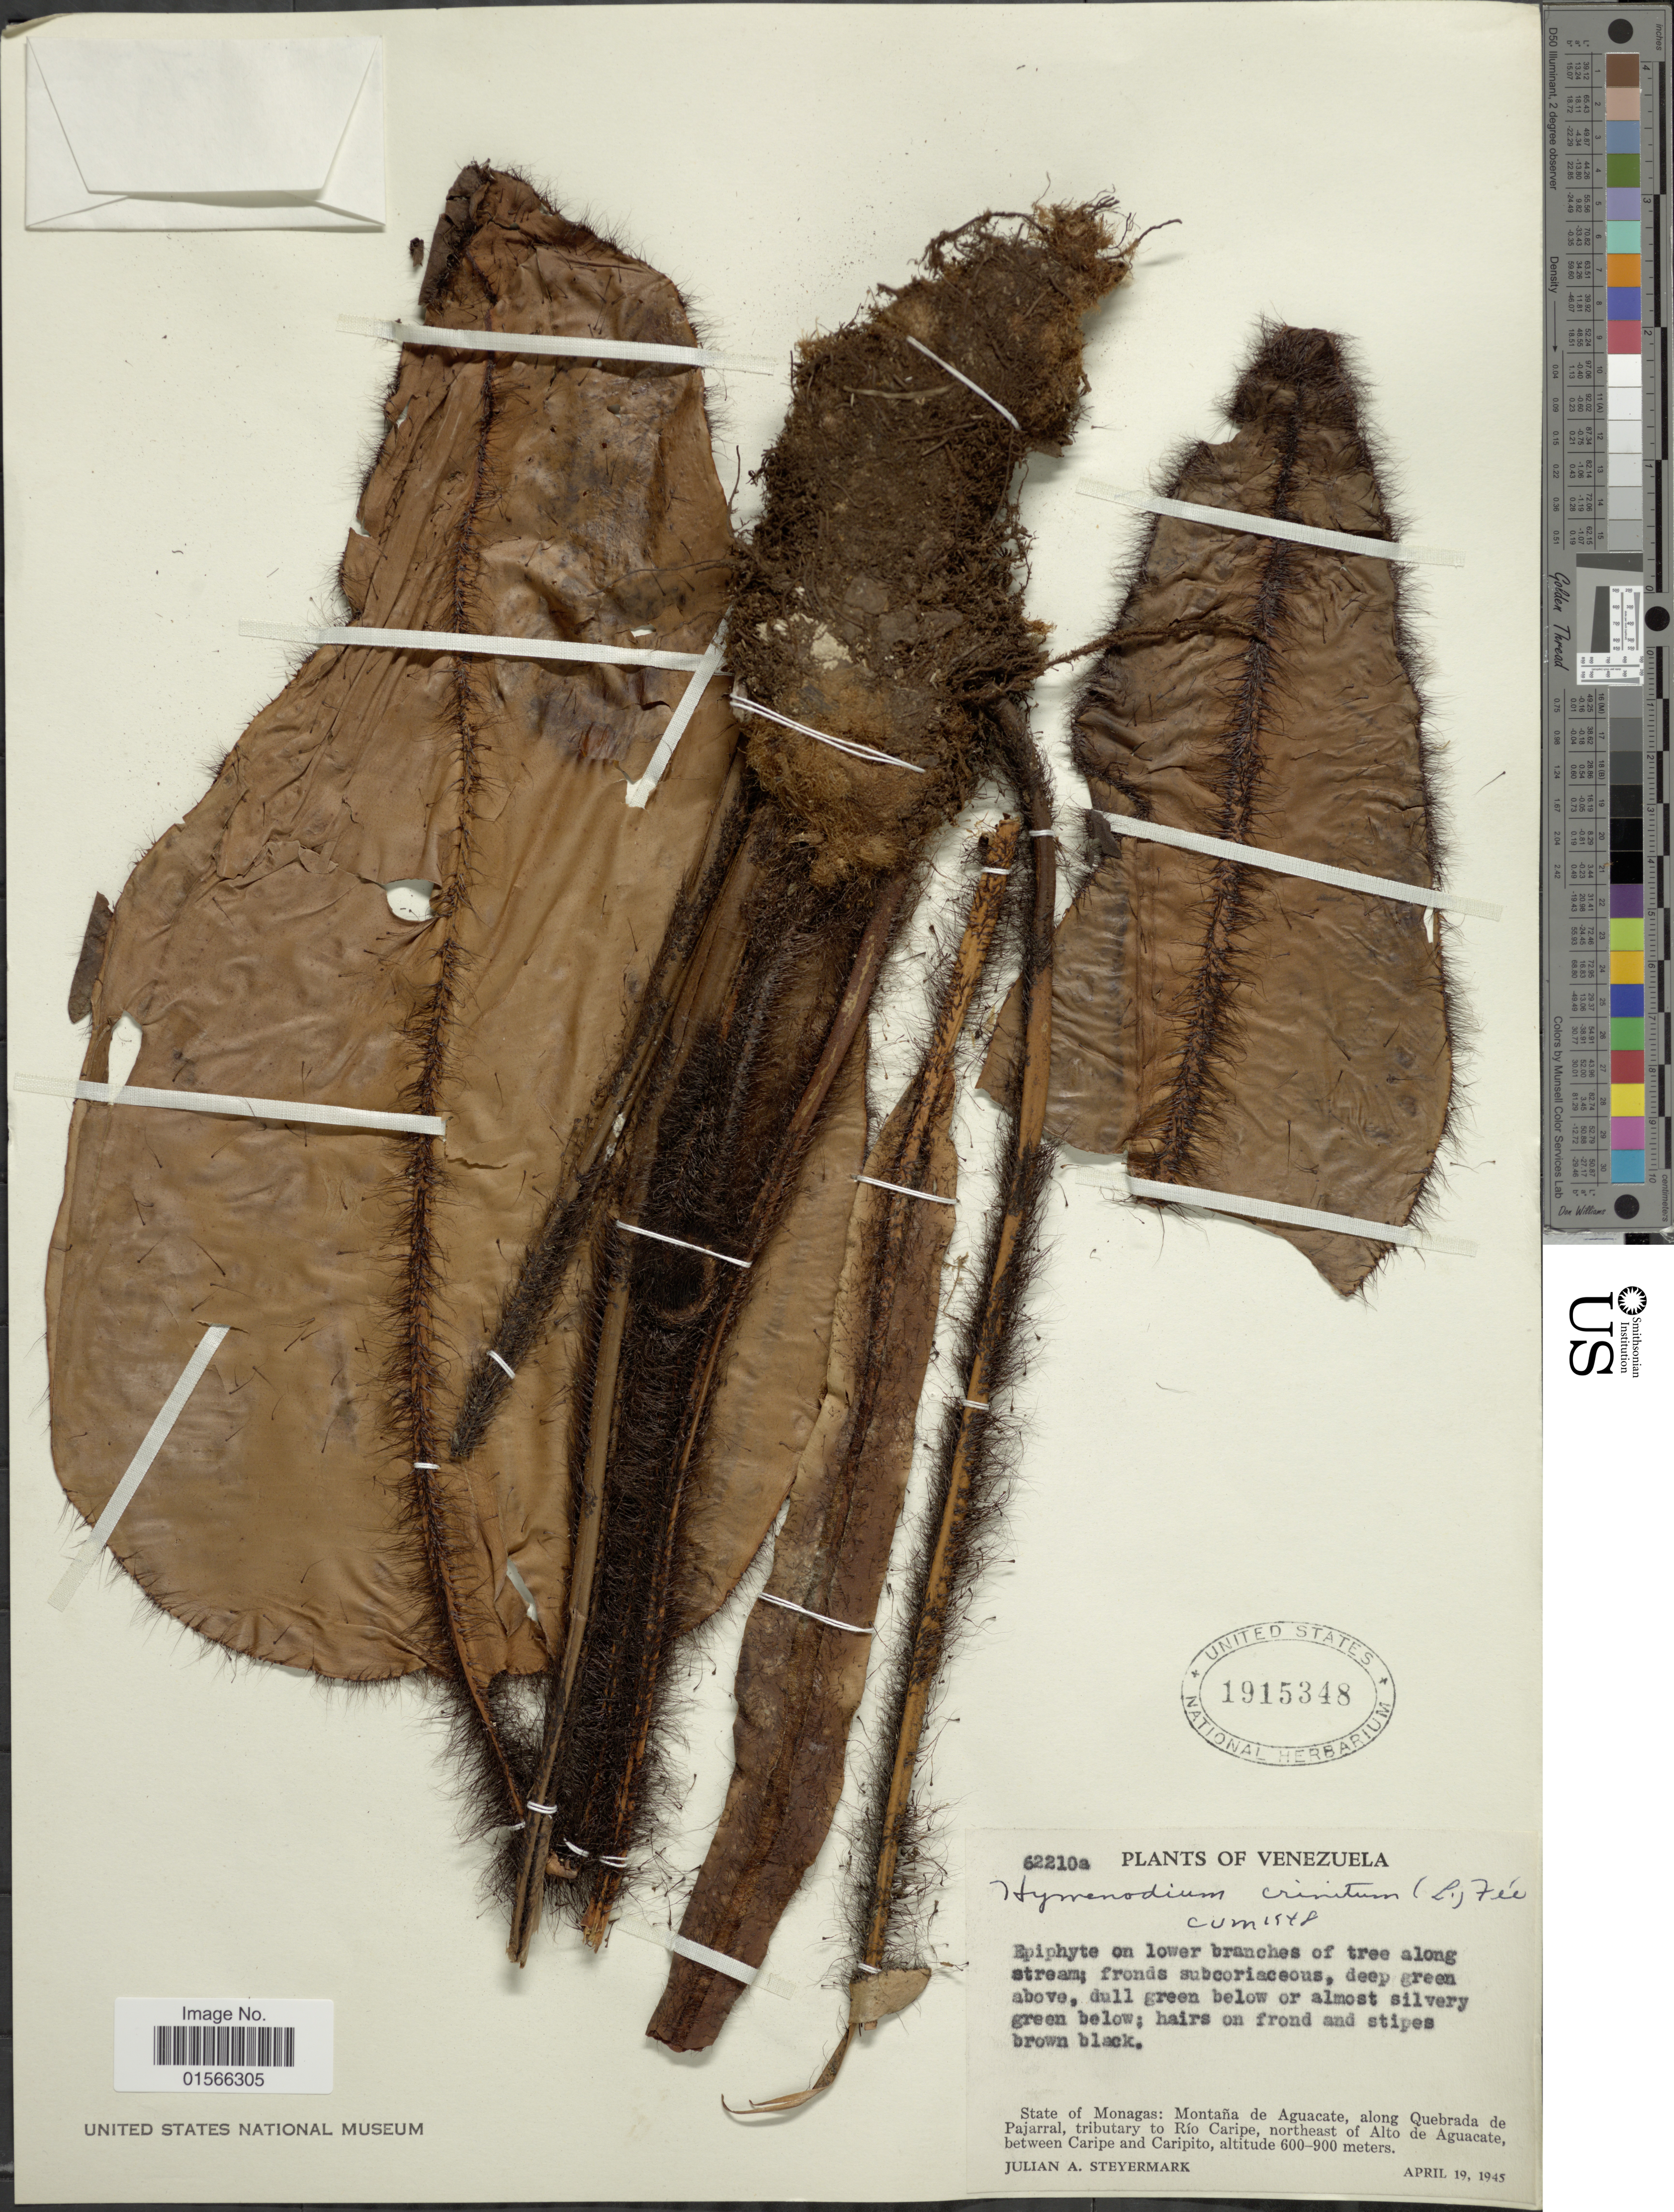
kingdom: Plantae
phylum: Tracheophyta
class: Polypodiopsida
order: Polypodiales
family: Dryopteridaceae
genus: Elaphoglossum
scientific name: Elaphoglossum crinitum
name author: (L.) Christ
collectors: J. Steyermark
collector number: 62210a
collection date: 1945-04-19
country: Venezuela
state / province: Monagas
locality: Montañ de Aguacate, along quebrada de Pajarral, tributary to Río Caripe, northeast of Alto de Aguacate, between Caripe and Caripito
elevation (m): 600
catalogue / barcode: US 1915348